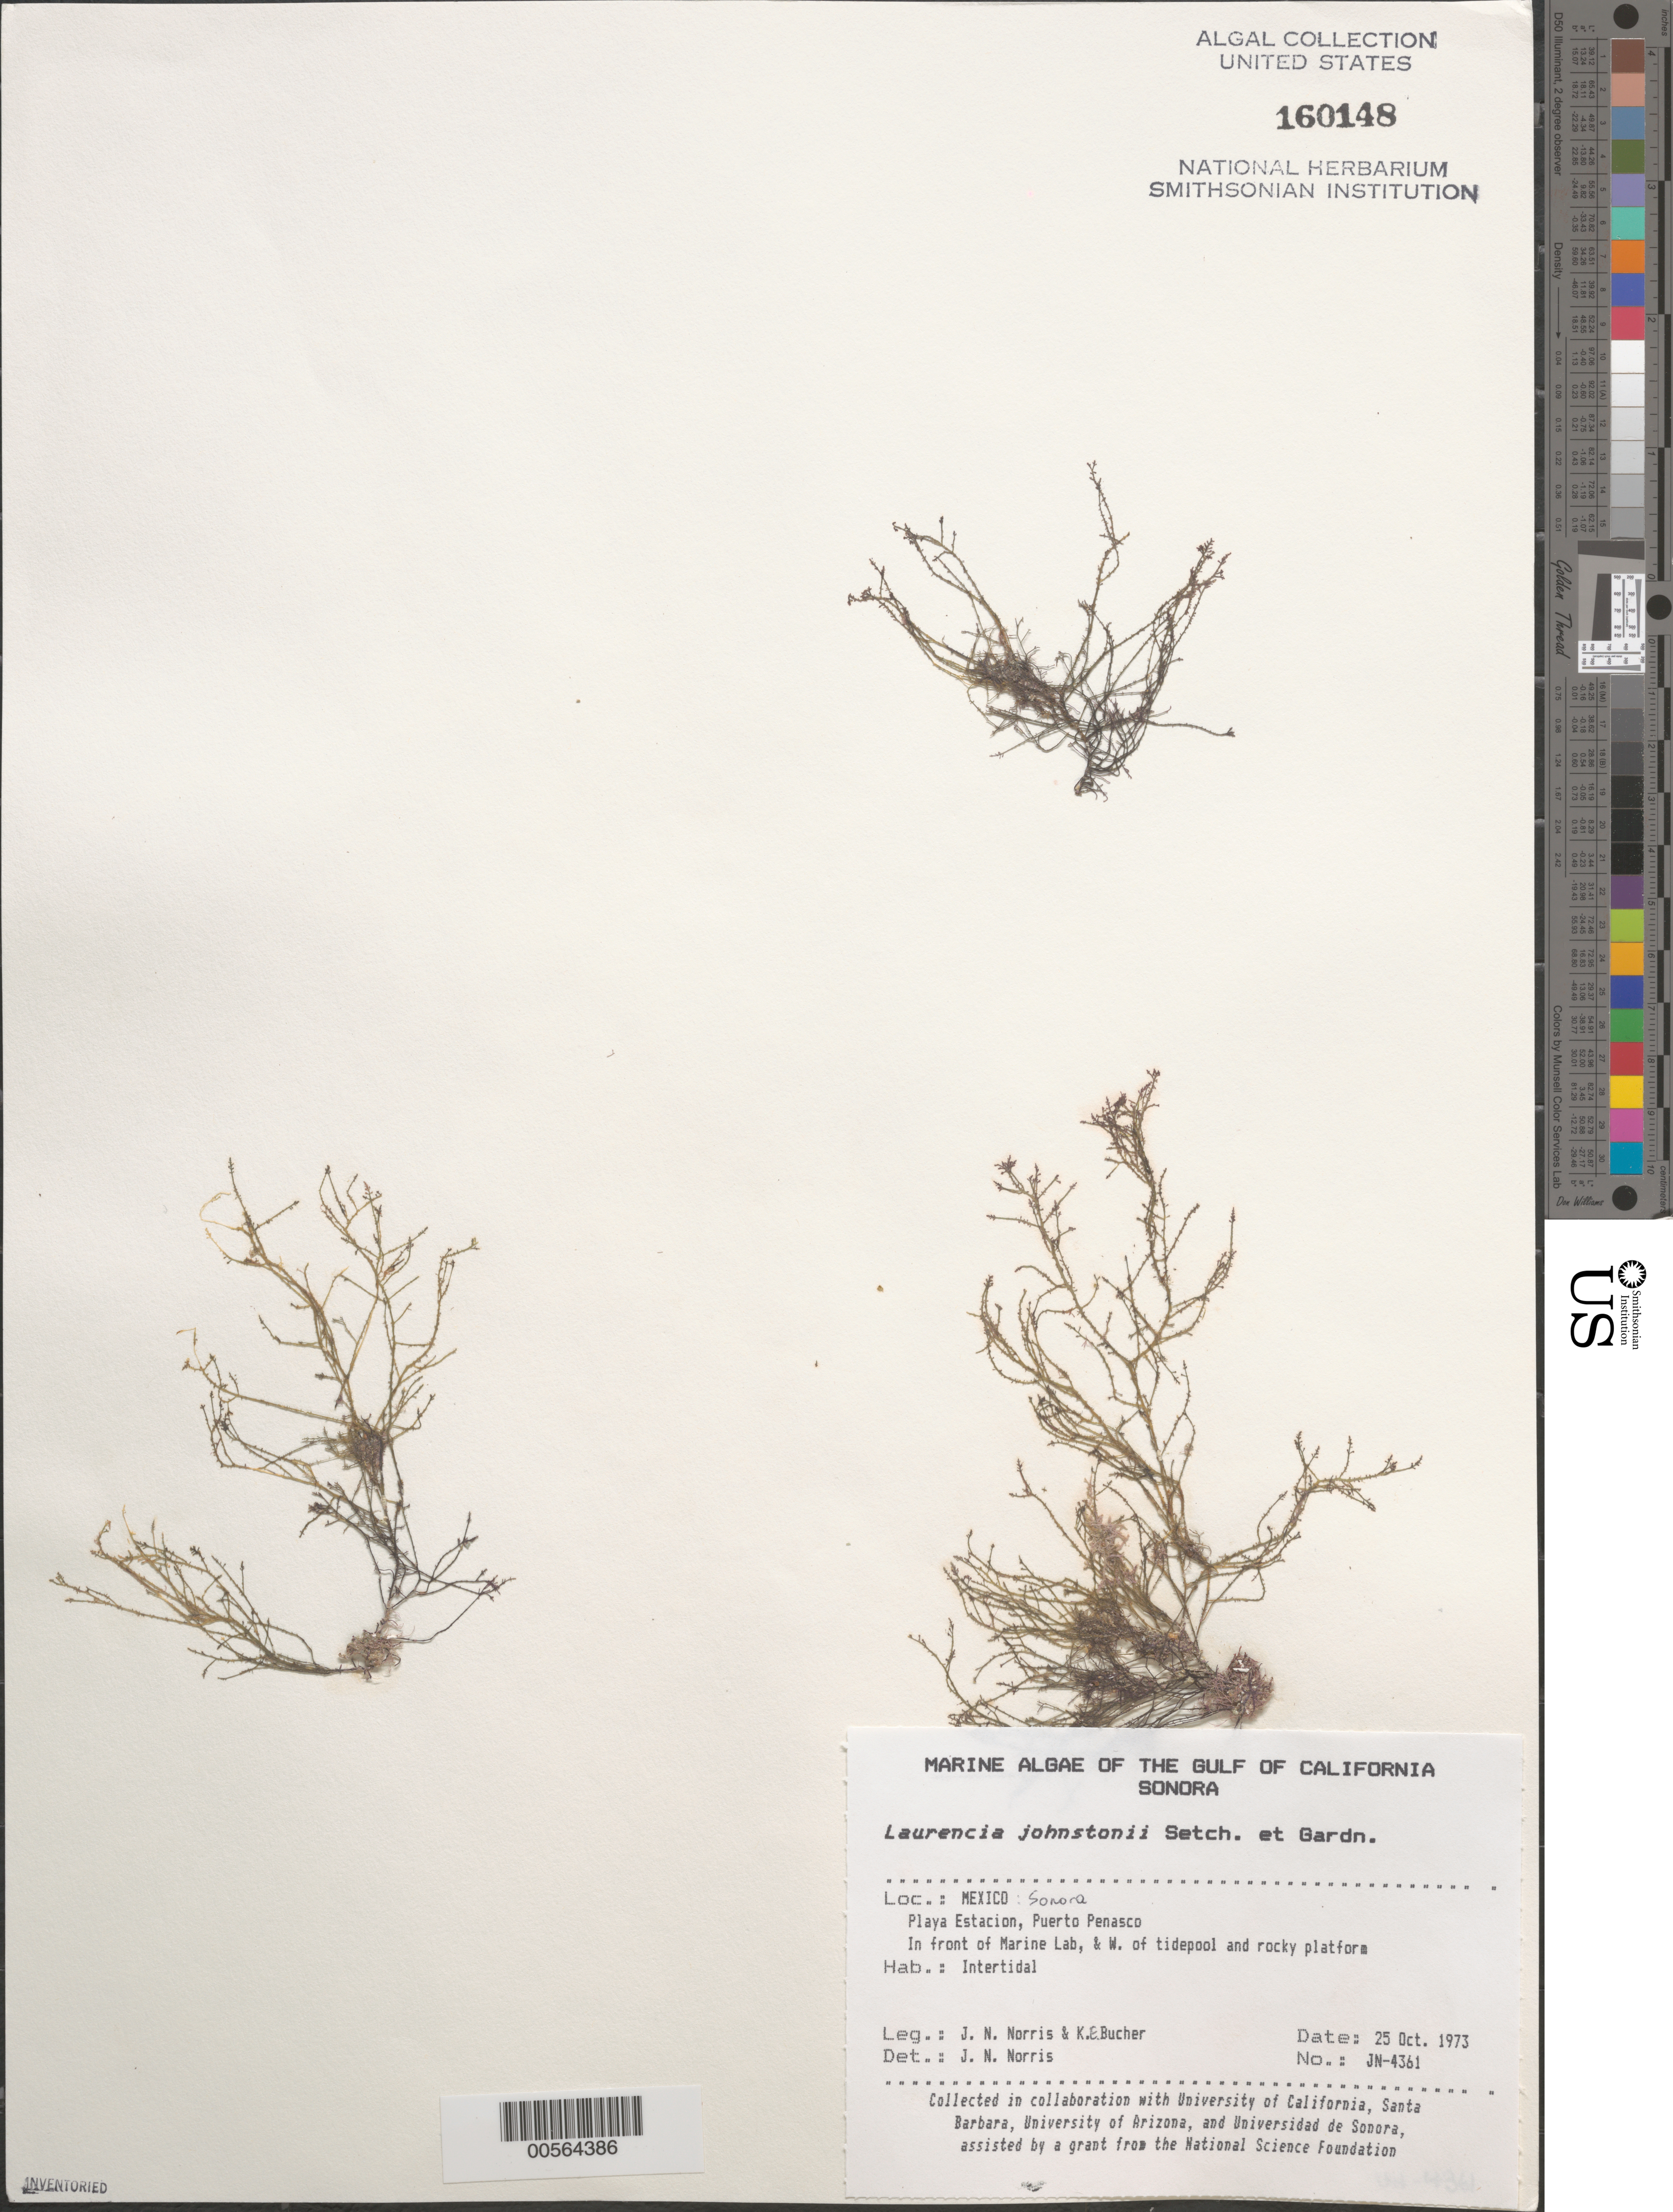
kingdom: Plantae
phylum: Rhodophyta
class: Florideophyceae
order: Ceramiales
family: Rhodomelaceae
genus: Laurencia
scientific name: Laurencia johnstonii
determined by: Norris, James N.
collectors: J. N. Norris & K. E. Bucher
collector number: JN-4361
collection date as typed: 25 Oct 1973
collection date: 1973-10-25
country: Mexico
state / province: Sonora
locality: Playa Estacion, Puerto Penasco, marine laboratory station shore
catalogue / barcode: US 160148